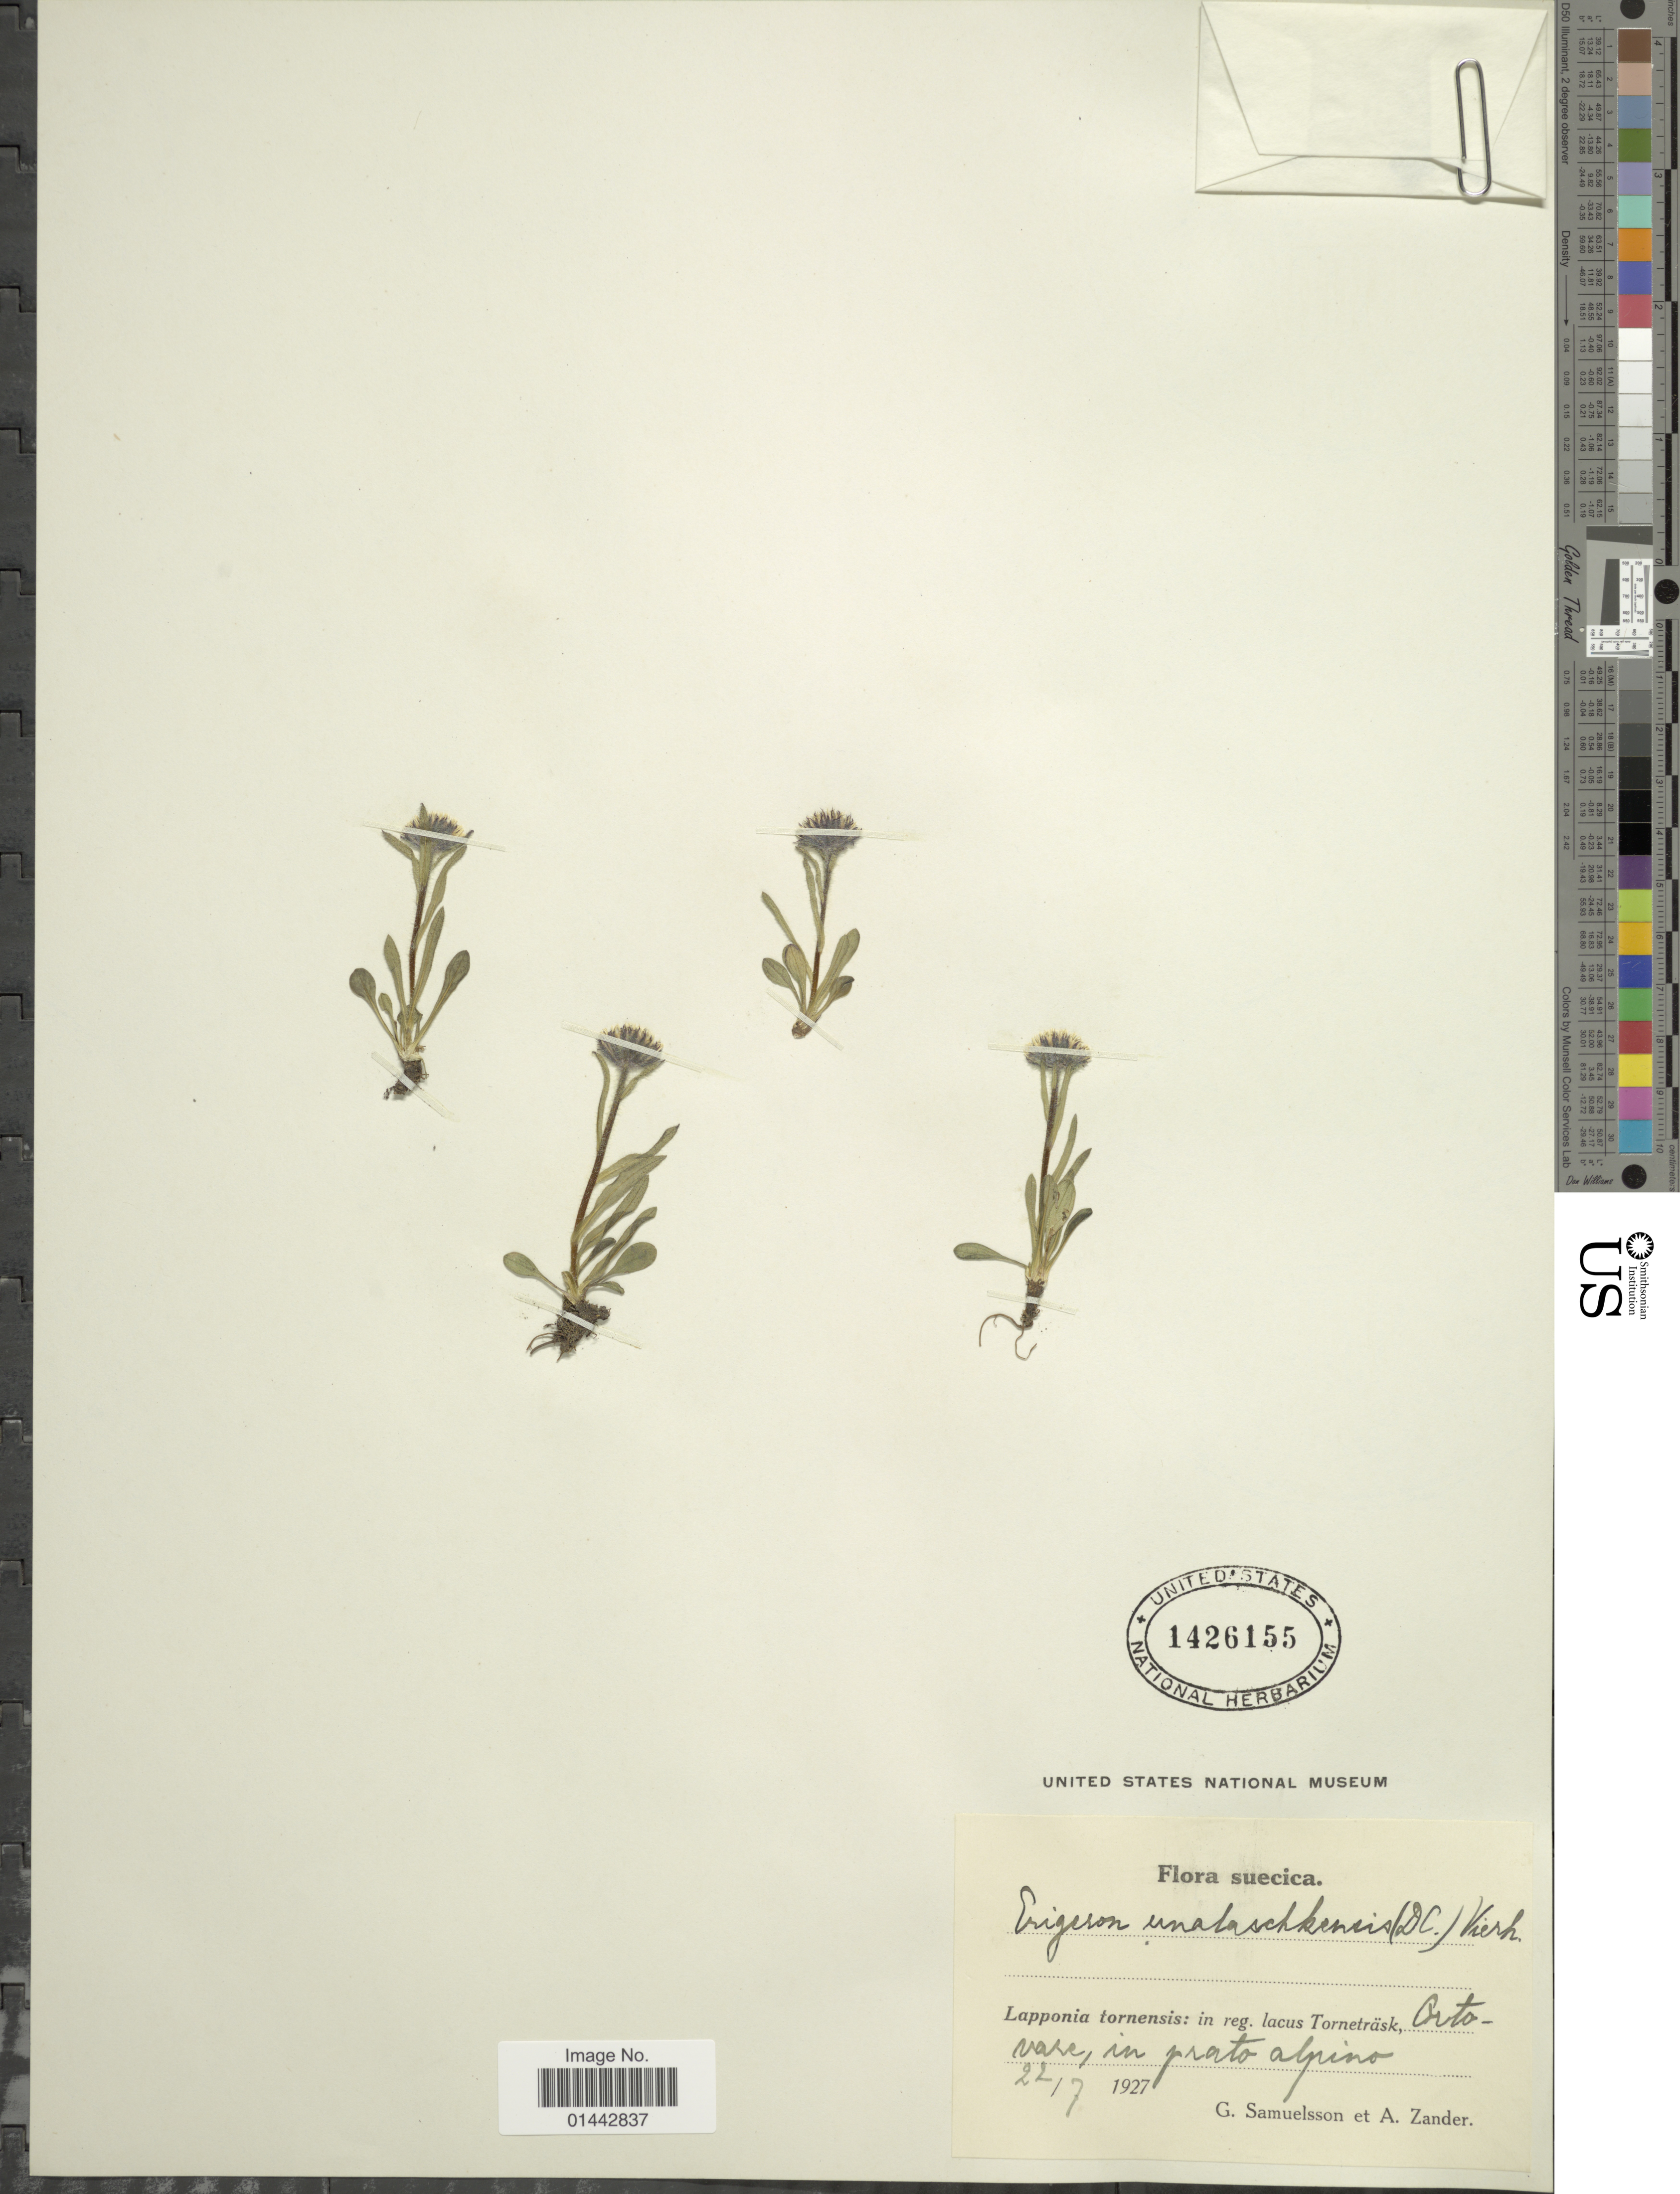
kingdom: Plantae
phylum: Tracheophyta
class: Magnoliopsida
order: Asterales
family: Asteraceae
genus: Erigeron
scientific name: Erigeron unalaschkensis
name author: Vierh.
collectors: G. Samuelsson & A. Zander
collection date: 1927-07-22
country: Sweden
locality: Lapponia tornensis: in reg. lacus Torneträsk, Ortovare, in prato alpino.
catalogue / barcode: US 1426155